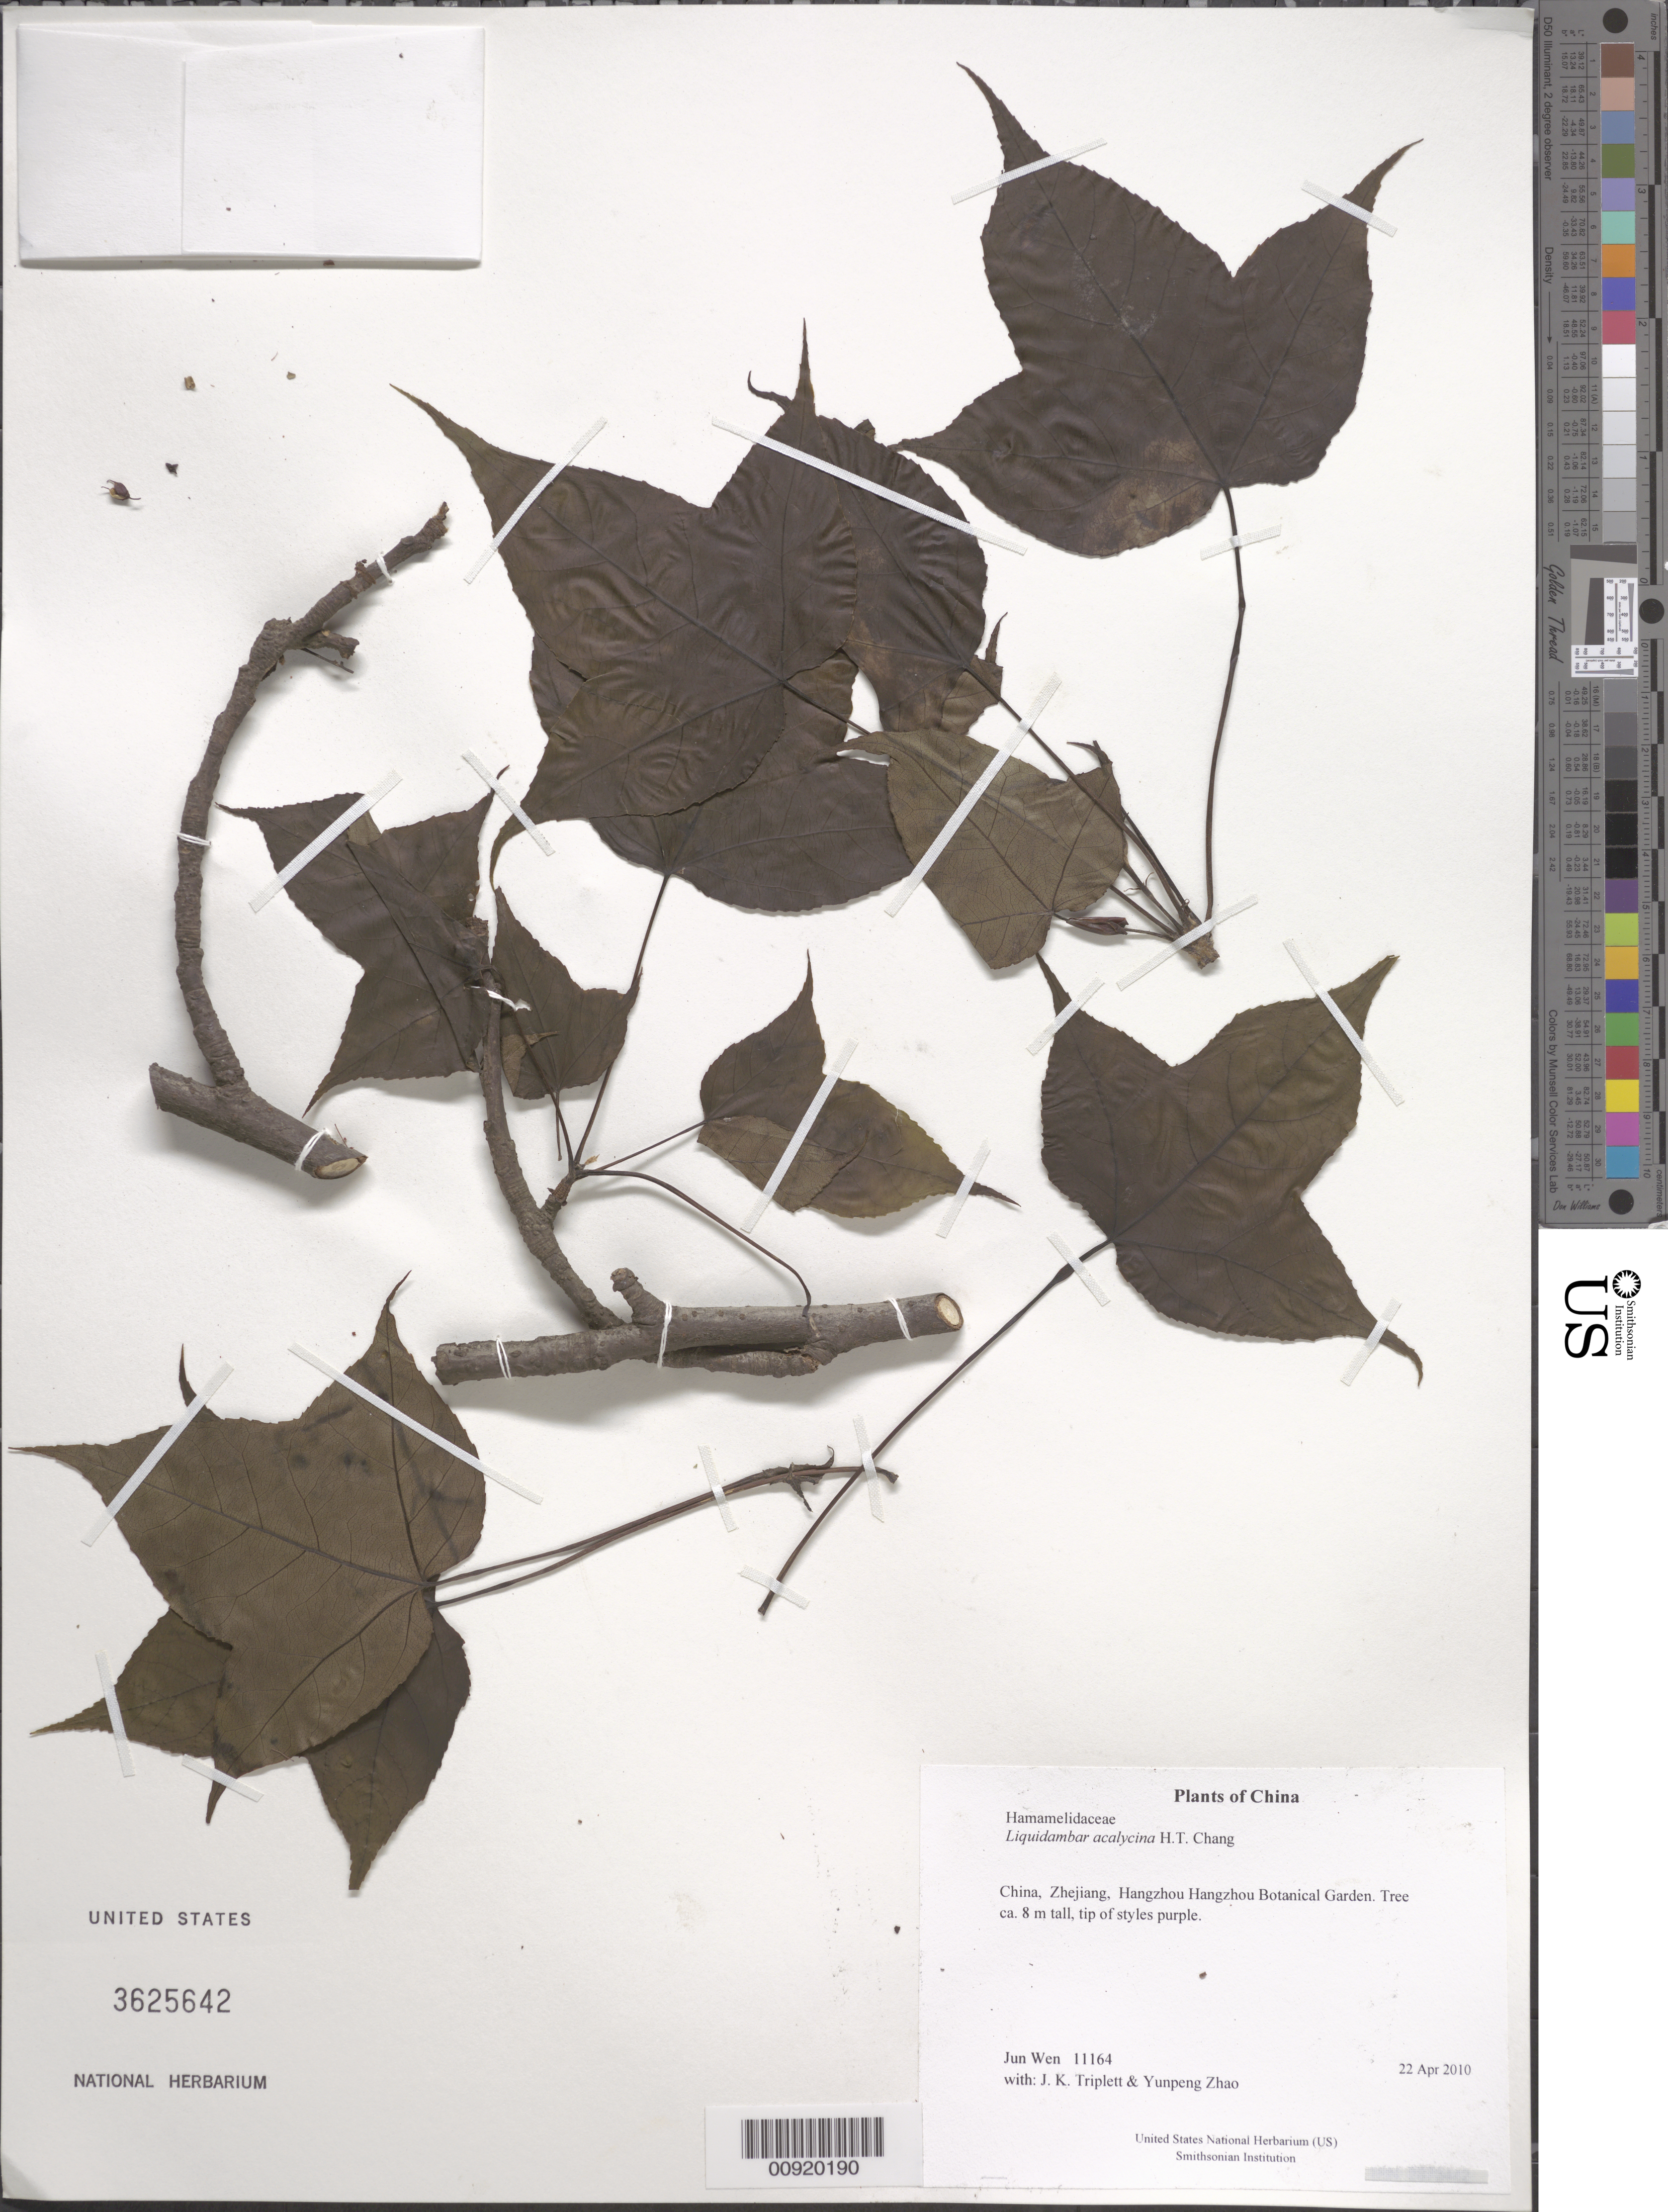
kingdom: Plantae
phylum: Tracheophyta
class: Magnoliopsida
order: Saxifragales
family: Altingiaceae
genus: Liquidambar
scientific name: Liquidambar acalycina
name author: H.T. Chang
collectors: J. Wen, J. K. Triplett & Yunpeng Zhao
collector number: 11164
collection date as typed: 22 Apr 2010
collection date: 2010-04-22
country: China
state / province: Zhejiang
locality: Hangzhou Hangzhou Botanical Garden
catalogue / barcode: US 3625642